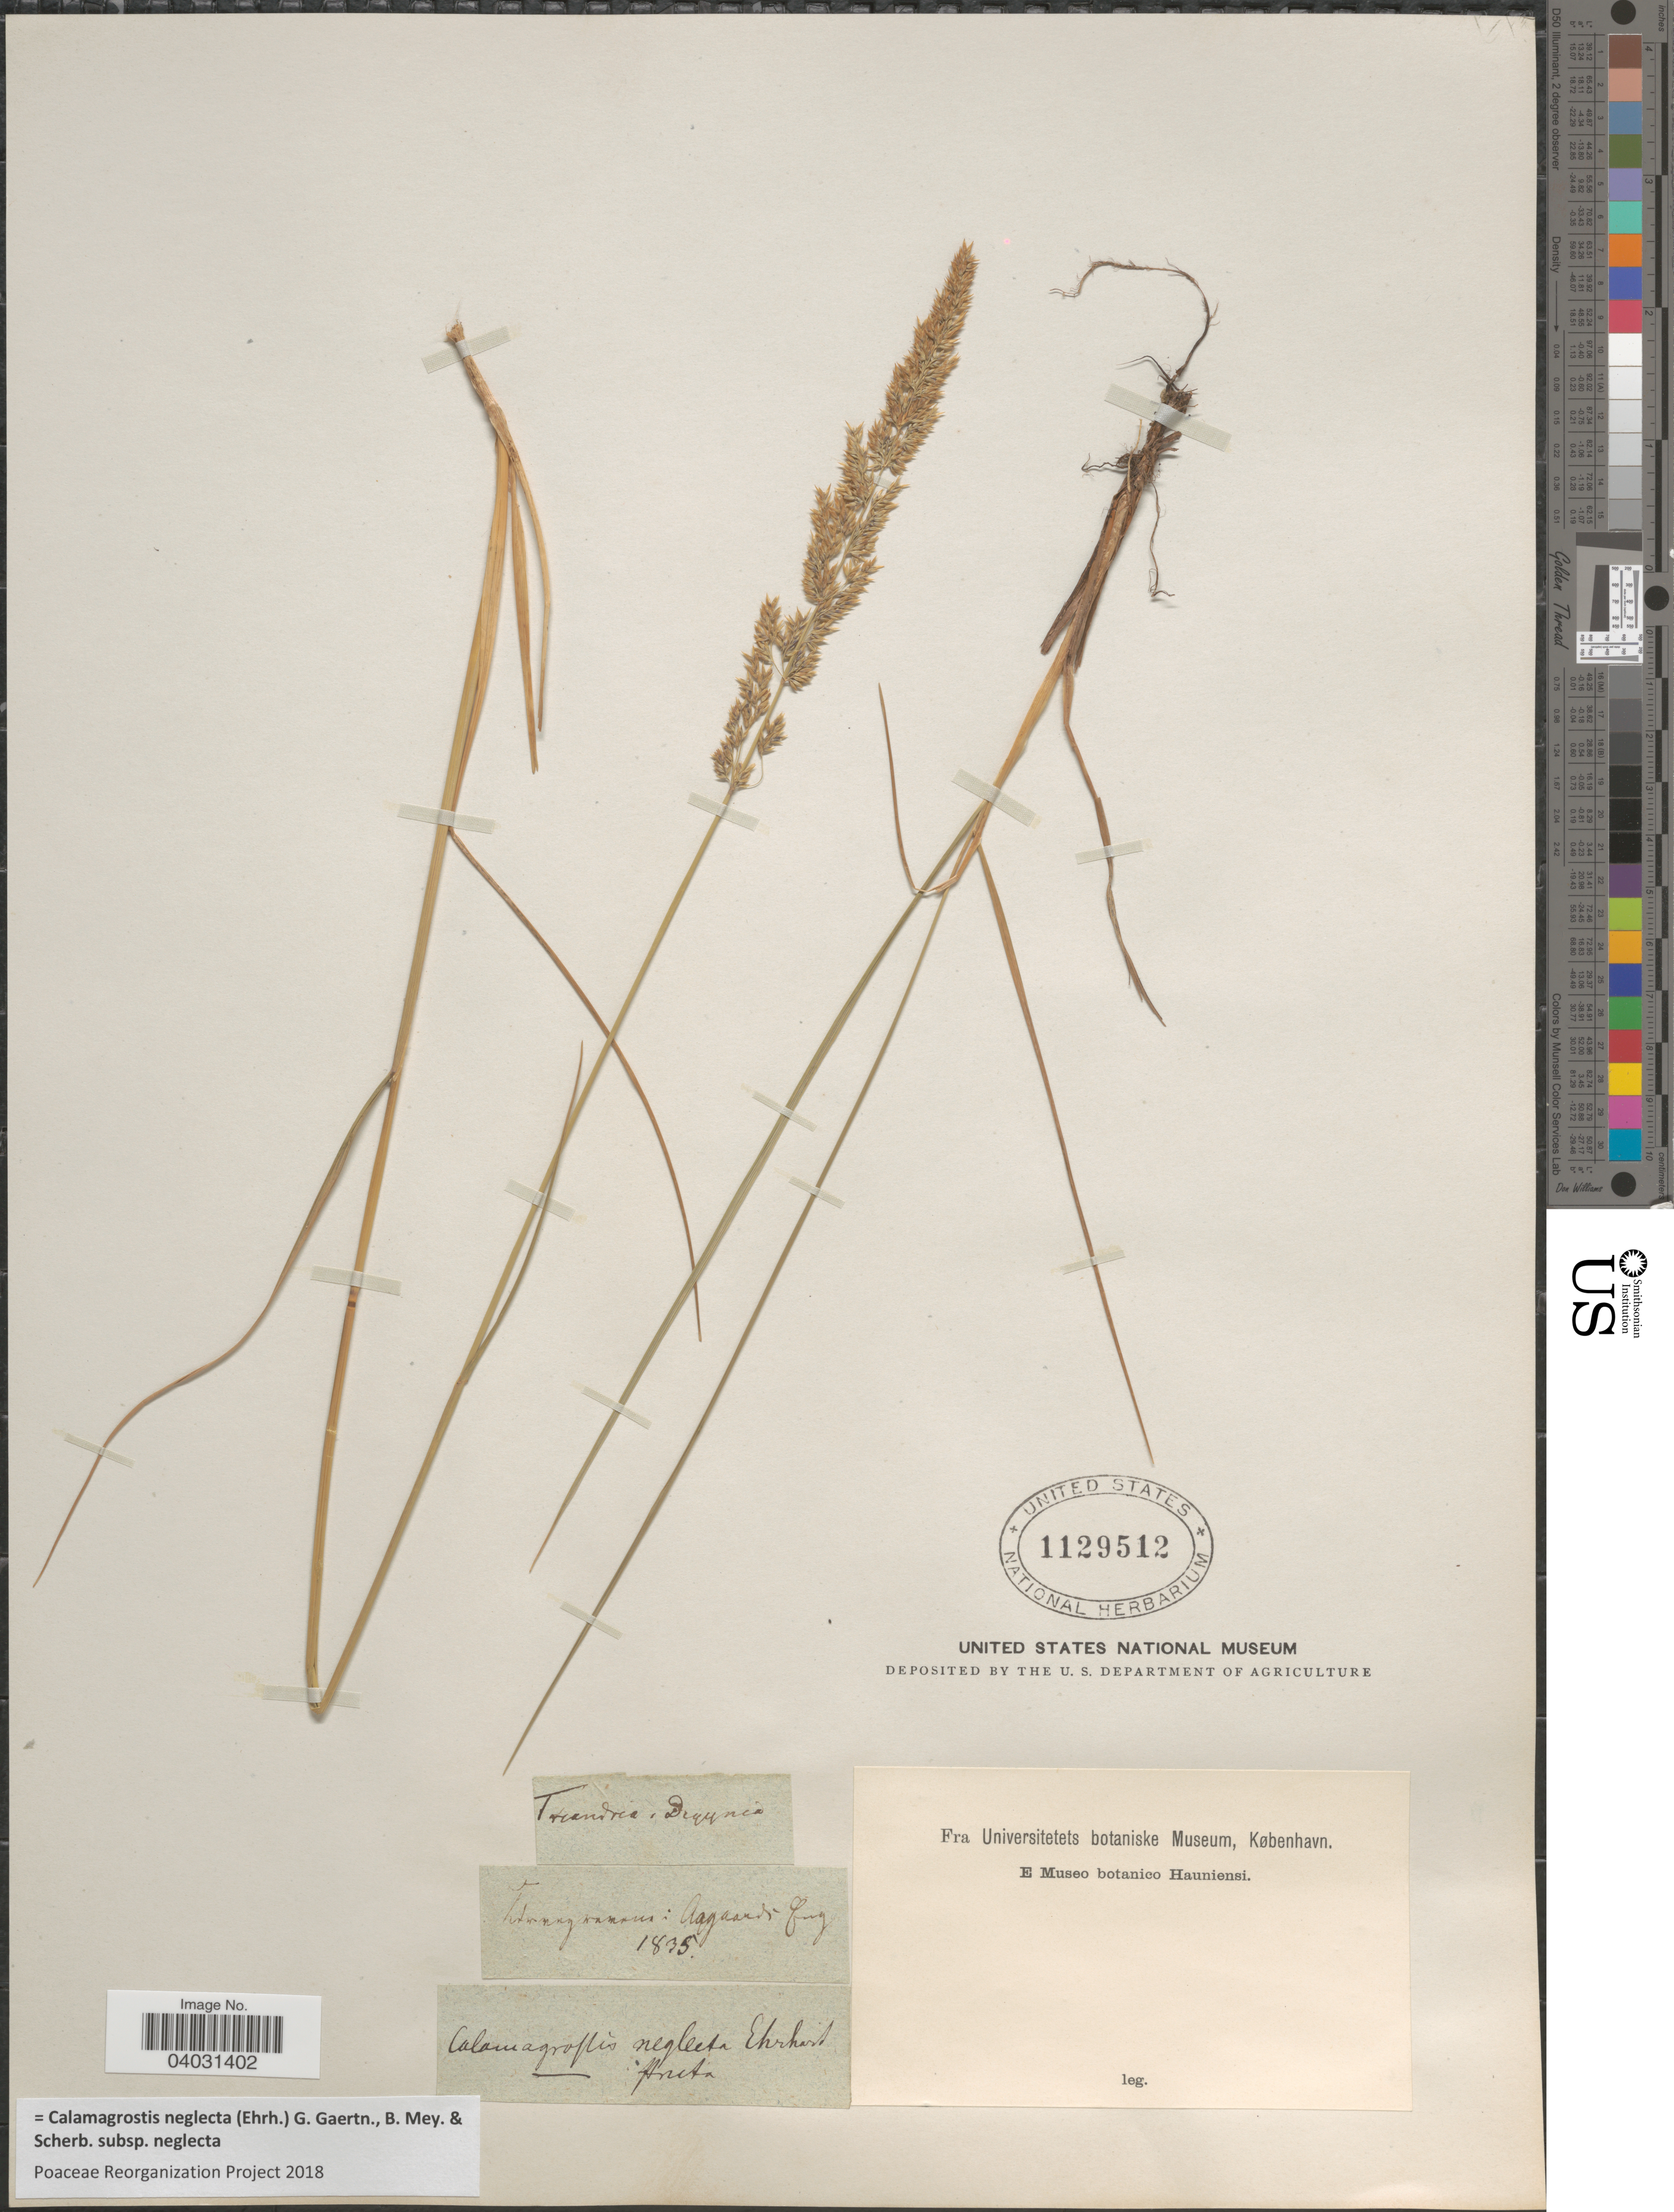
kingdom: Plantae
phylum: Tracheophyta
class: Liliopsida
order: Poales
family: Poaceae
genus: Calamagrostis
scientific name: Calamagrostis neglecta subsp. neglecta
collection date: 1835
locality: Thendria, Digynio.[interpreted] [illegible text] Aagaard fug.[interpreted]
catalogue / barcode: US 1129512